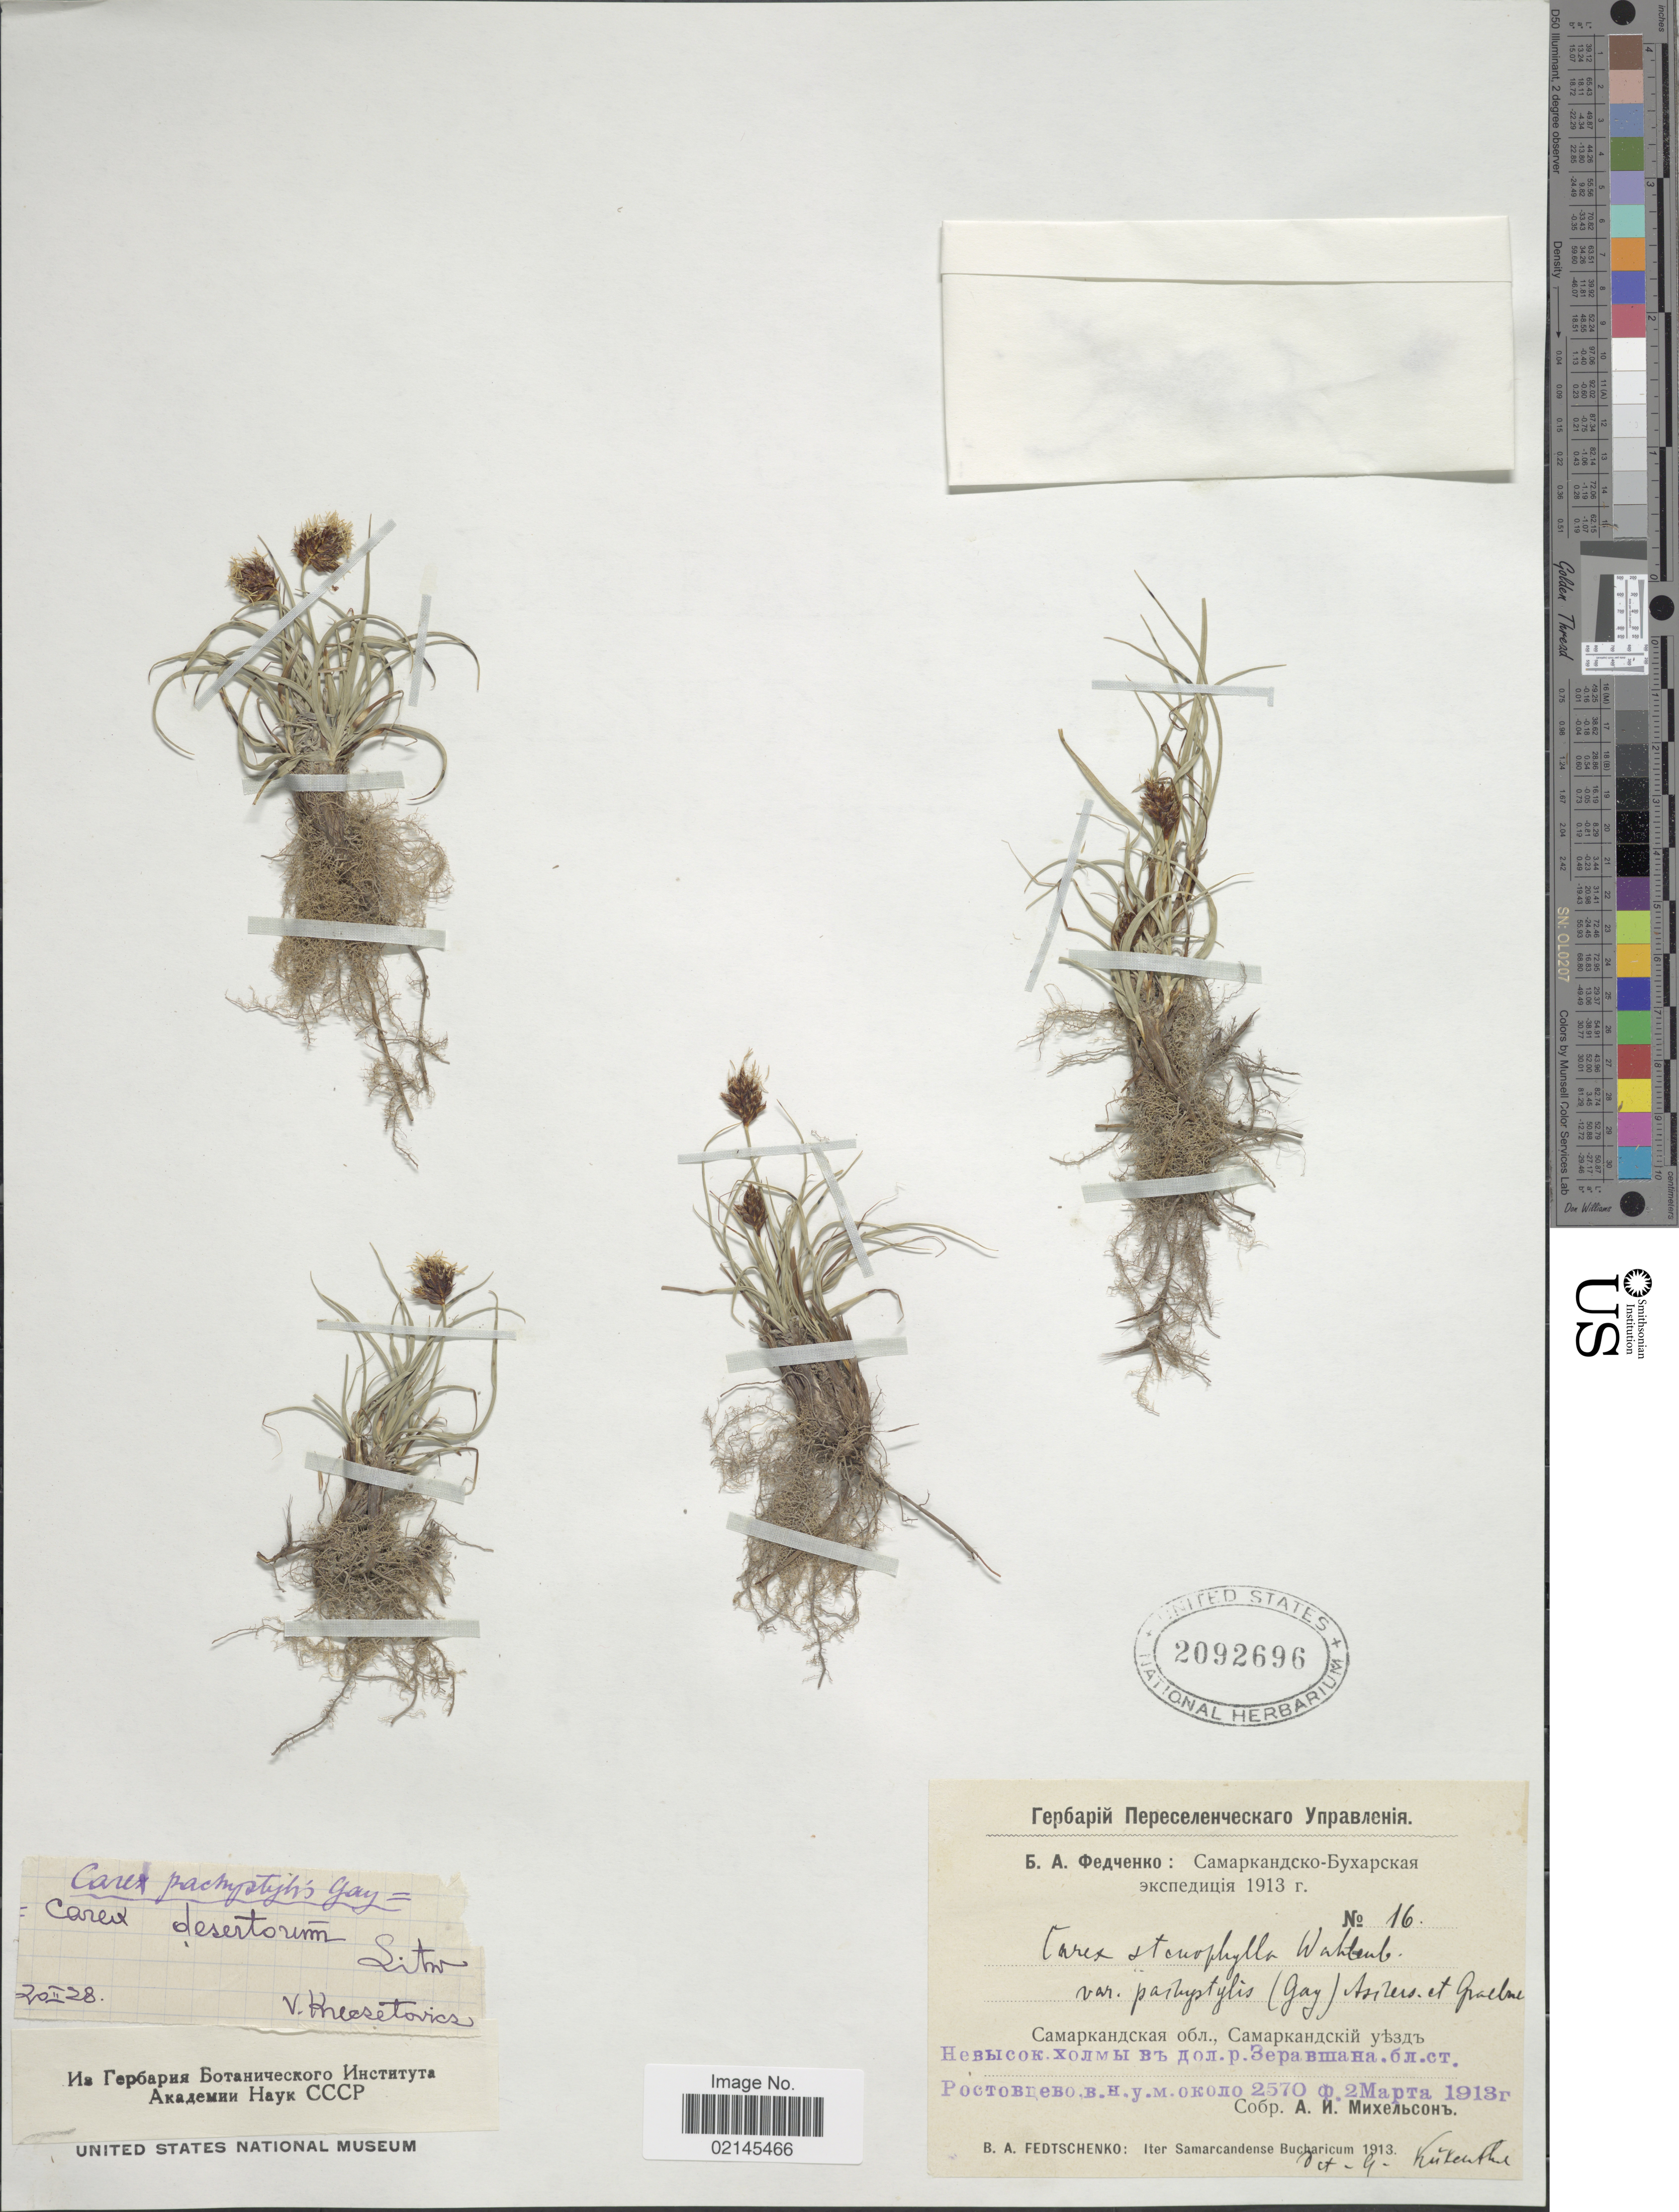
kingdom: Plantae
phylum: Tracheophyta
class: Liliopsida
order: Poales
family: Cyperaceae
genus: Carex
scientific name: Carex pachystylis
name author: J. Gay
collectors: B. A. Fedtschenko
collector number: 16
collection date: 1913-03-02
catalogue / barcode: US 2092696